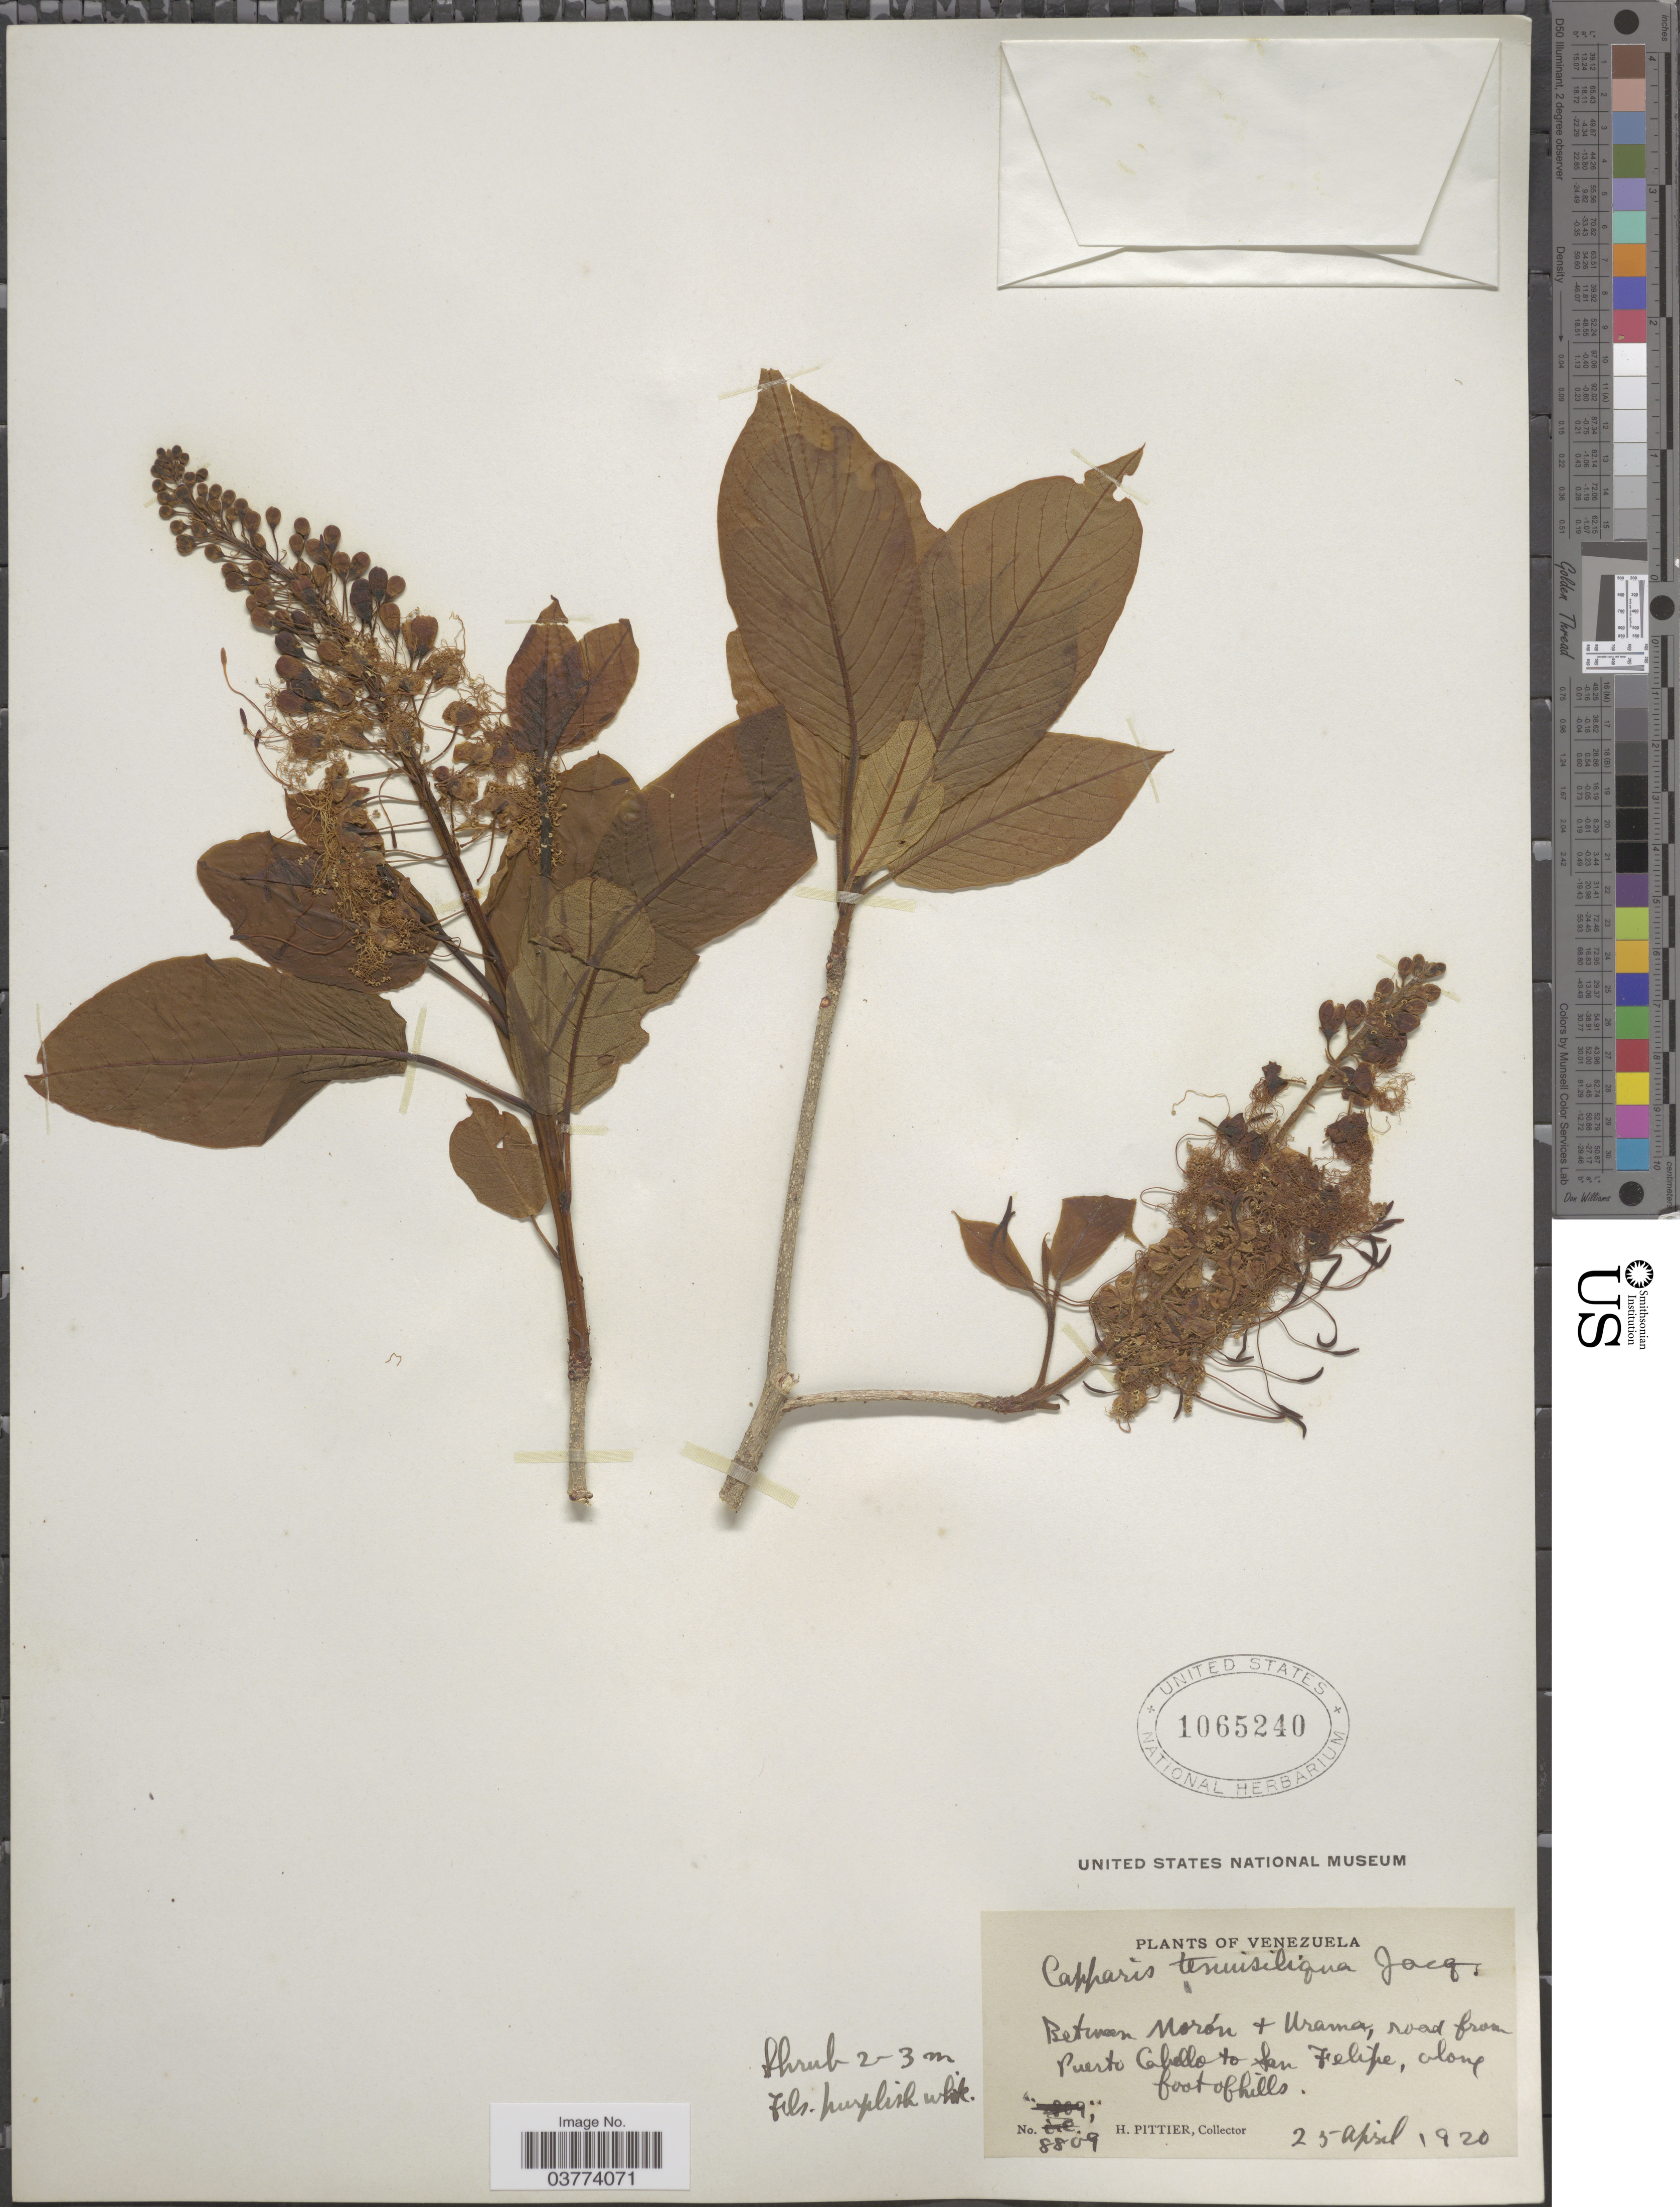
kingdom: Plantae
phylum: Tracheophyta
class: Magnoliopsida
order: Brassicales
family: Capparaceae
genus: Monilicarpa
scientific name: Monilicarpa tenuisiliqua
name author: (Jacq.) Cornejo & Iltis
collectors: H. F. Pittier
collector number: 8809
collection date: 1920-04-25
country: Venezuela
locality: Between Morón + Urama, road from Puerto Cabello to San Felipe, along foot of hills.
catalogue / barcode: US 1065240